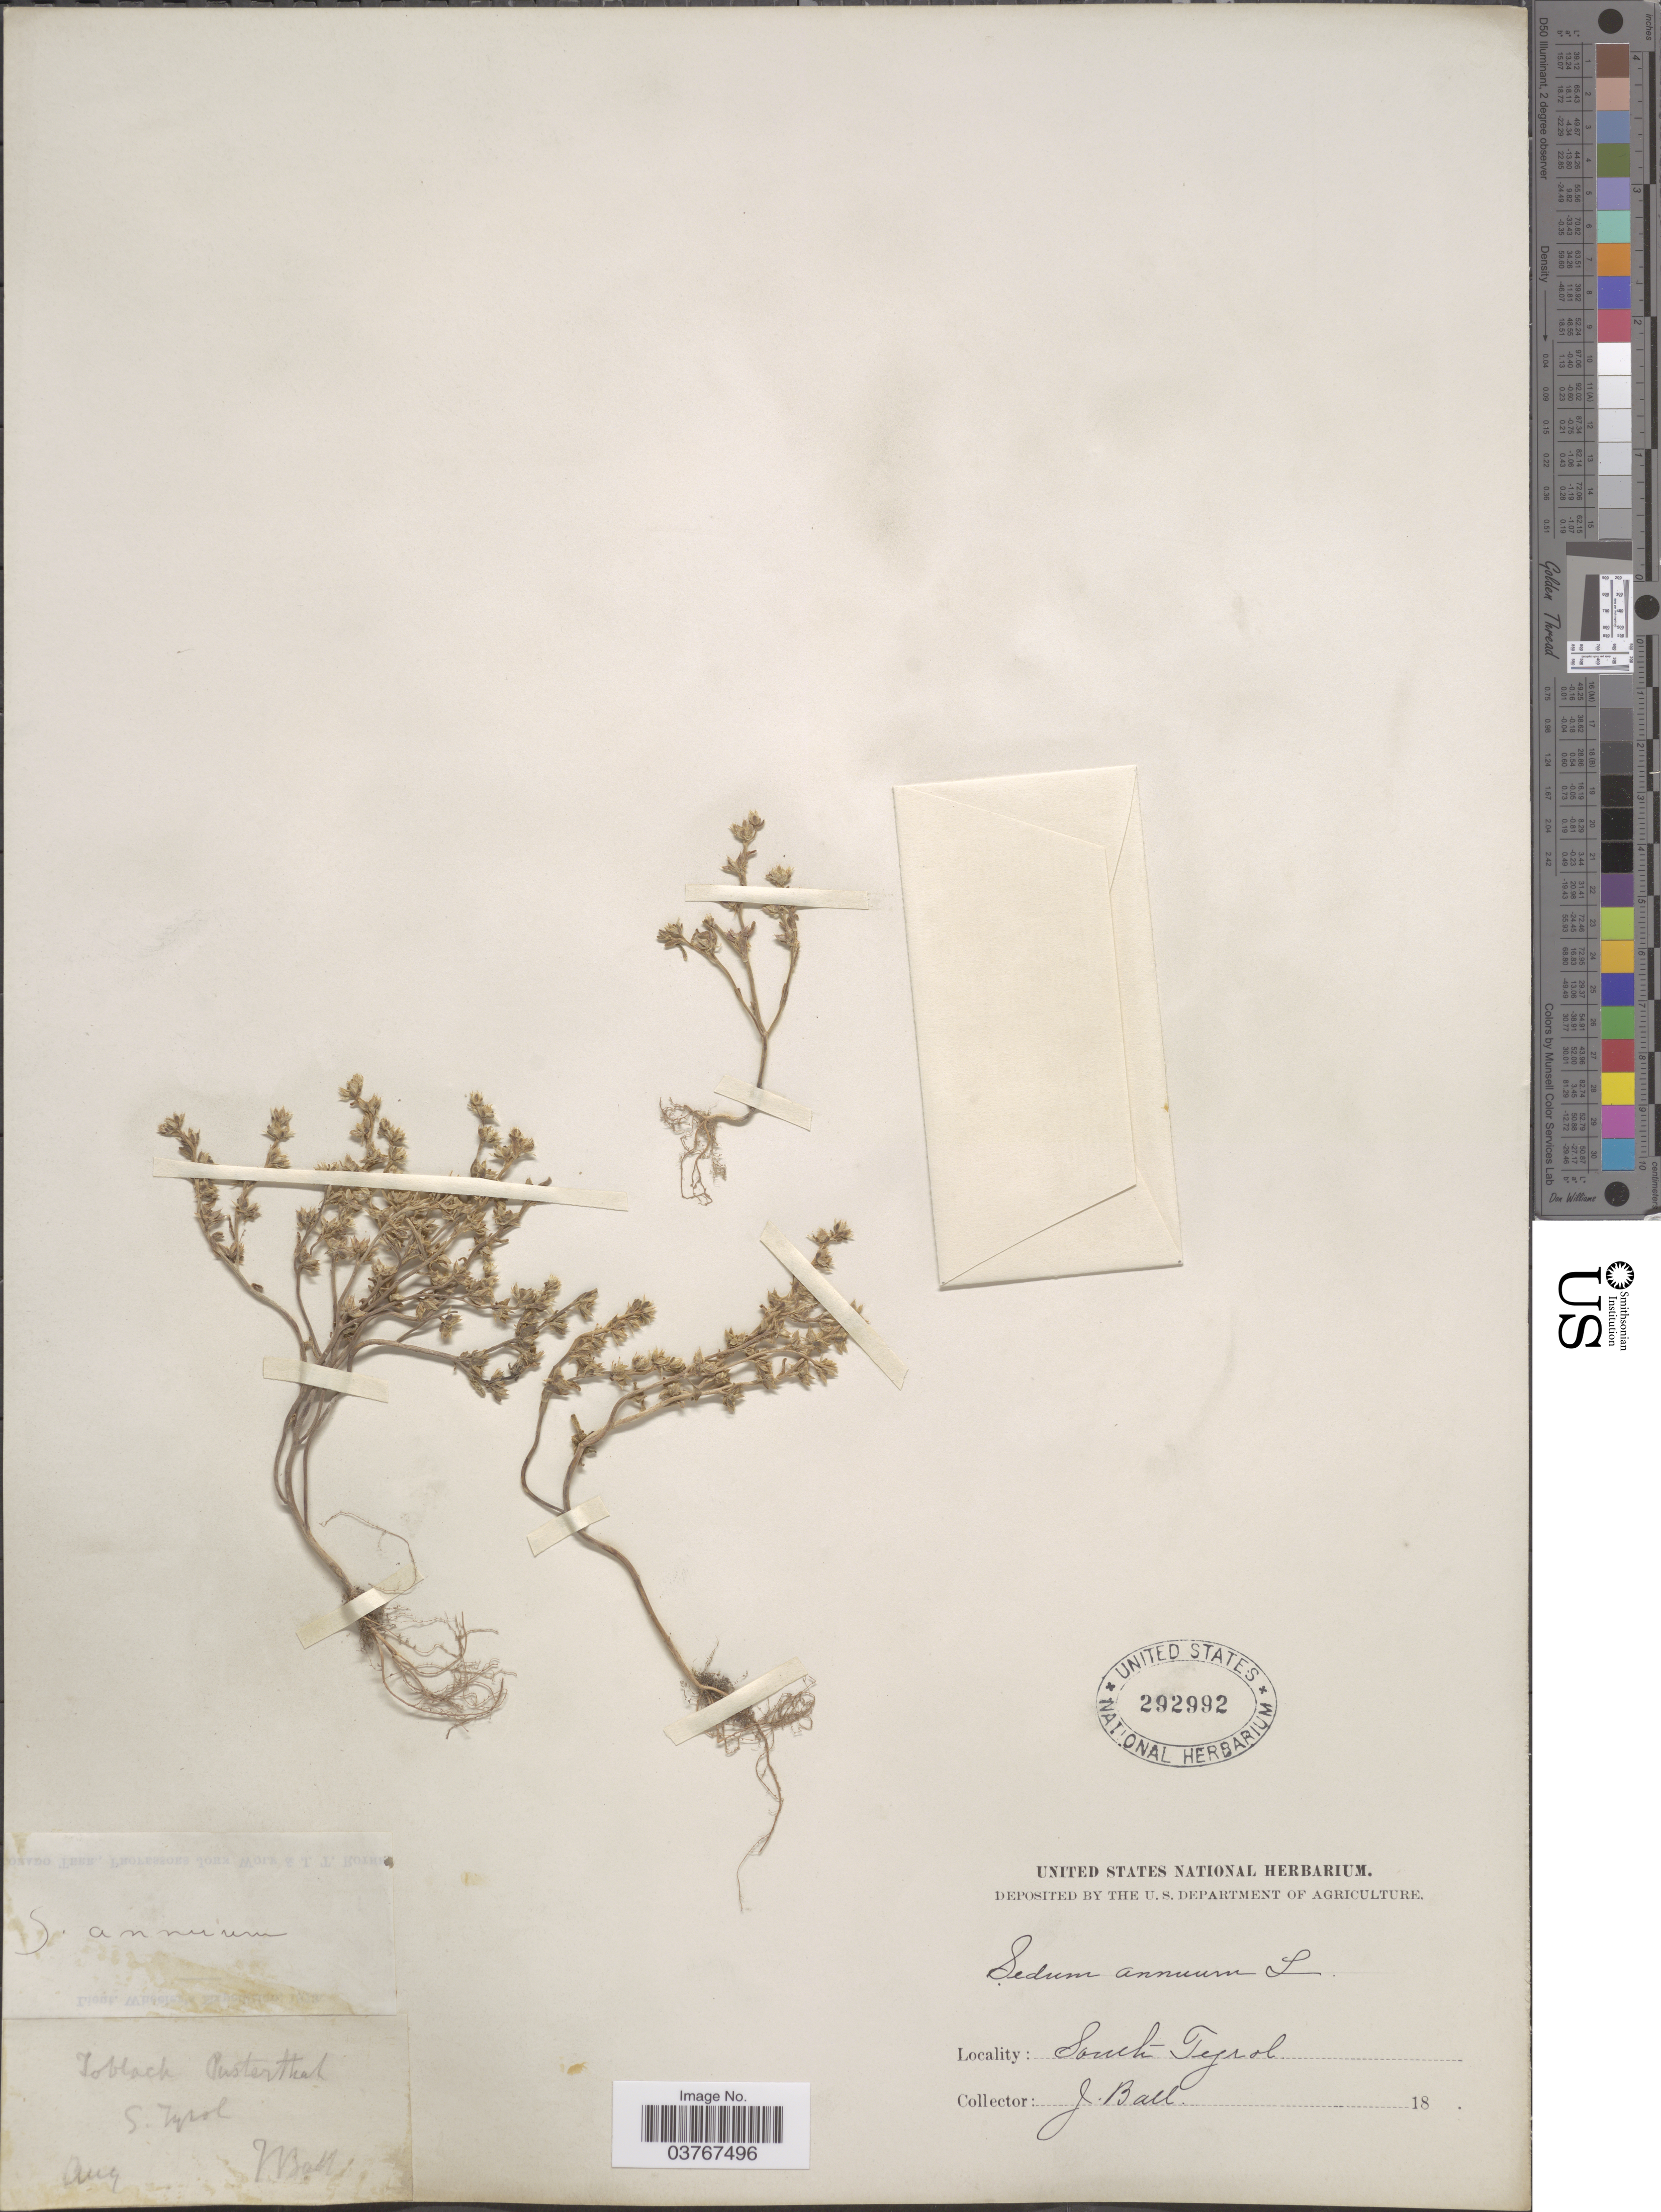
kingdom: Plantae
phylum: Tracheophyta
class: Magnoliopsida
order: Saxifragales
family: Crassulaceae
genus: Sedum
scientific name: Sedum annuum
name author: L.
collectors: J. Ball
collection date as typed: Transcribed d/m/y: /8/18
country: Italy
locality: Toblach Pusterthal. South Tyrol.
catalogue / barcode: US 292992